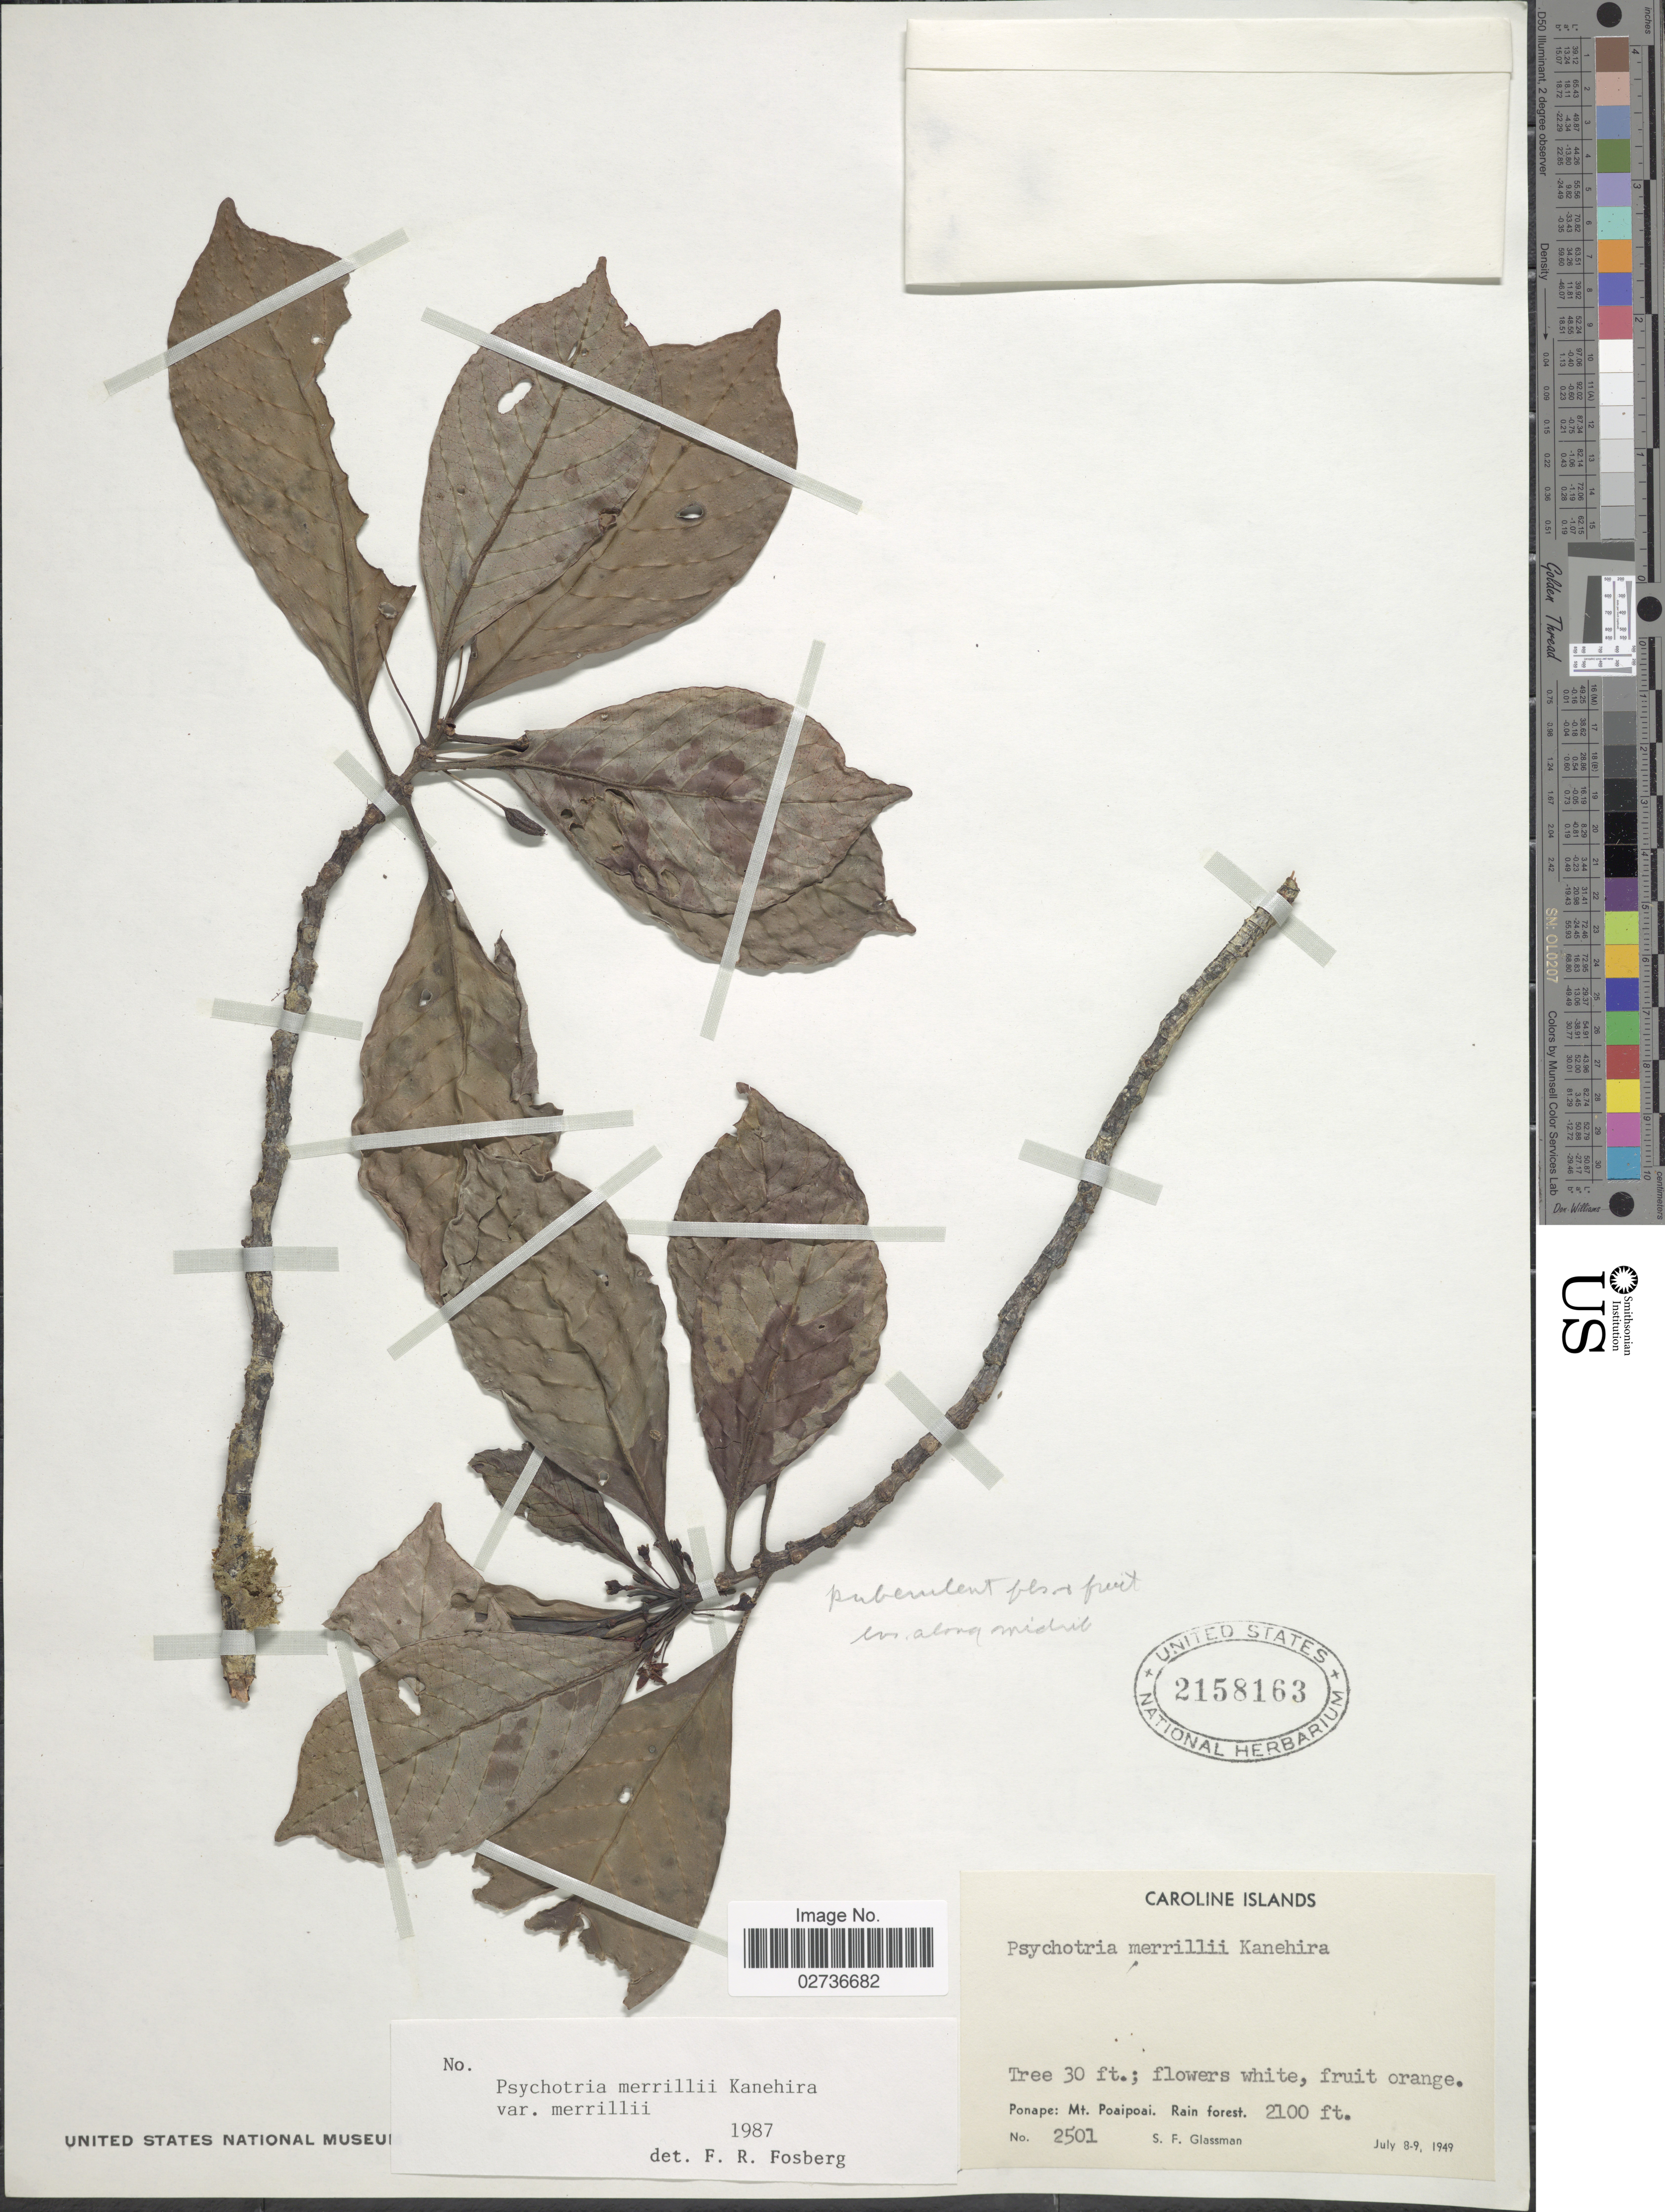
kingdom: Plantae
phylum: Tracheophyta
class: Magnoliopsida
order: Gentianales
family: Rubiaceae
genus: Psychotria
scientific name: Psychotria merrillii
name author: Kaneh.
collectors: S. F. Glassman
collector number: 2501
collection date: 1949-07-08/1949-07-09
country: Micronesia, Federated States of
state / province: Pohnpei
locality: Ponape: Mt. Poaipoai, Rain forest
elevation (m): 640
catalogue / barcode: US 2158163